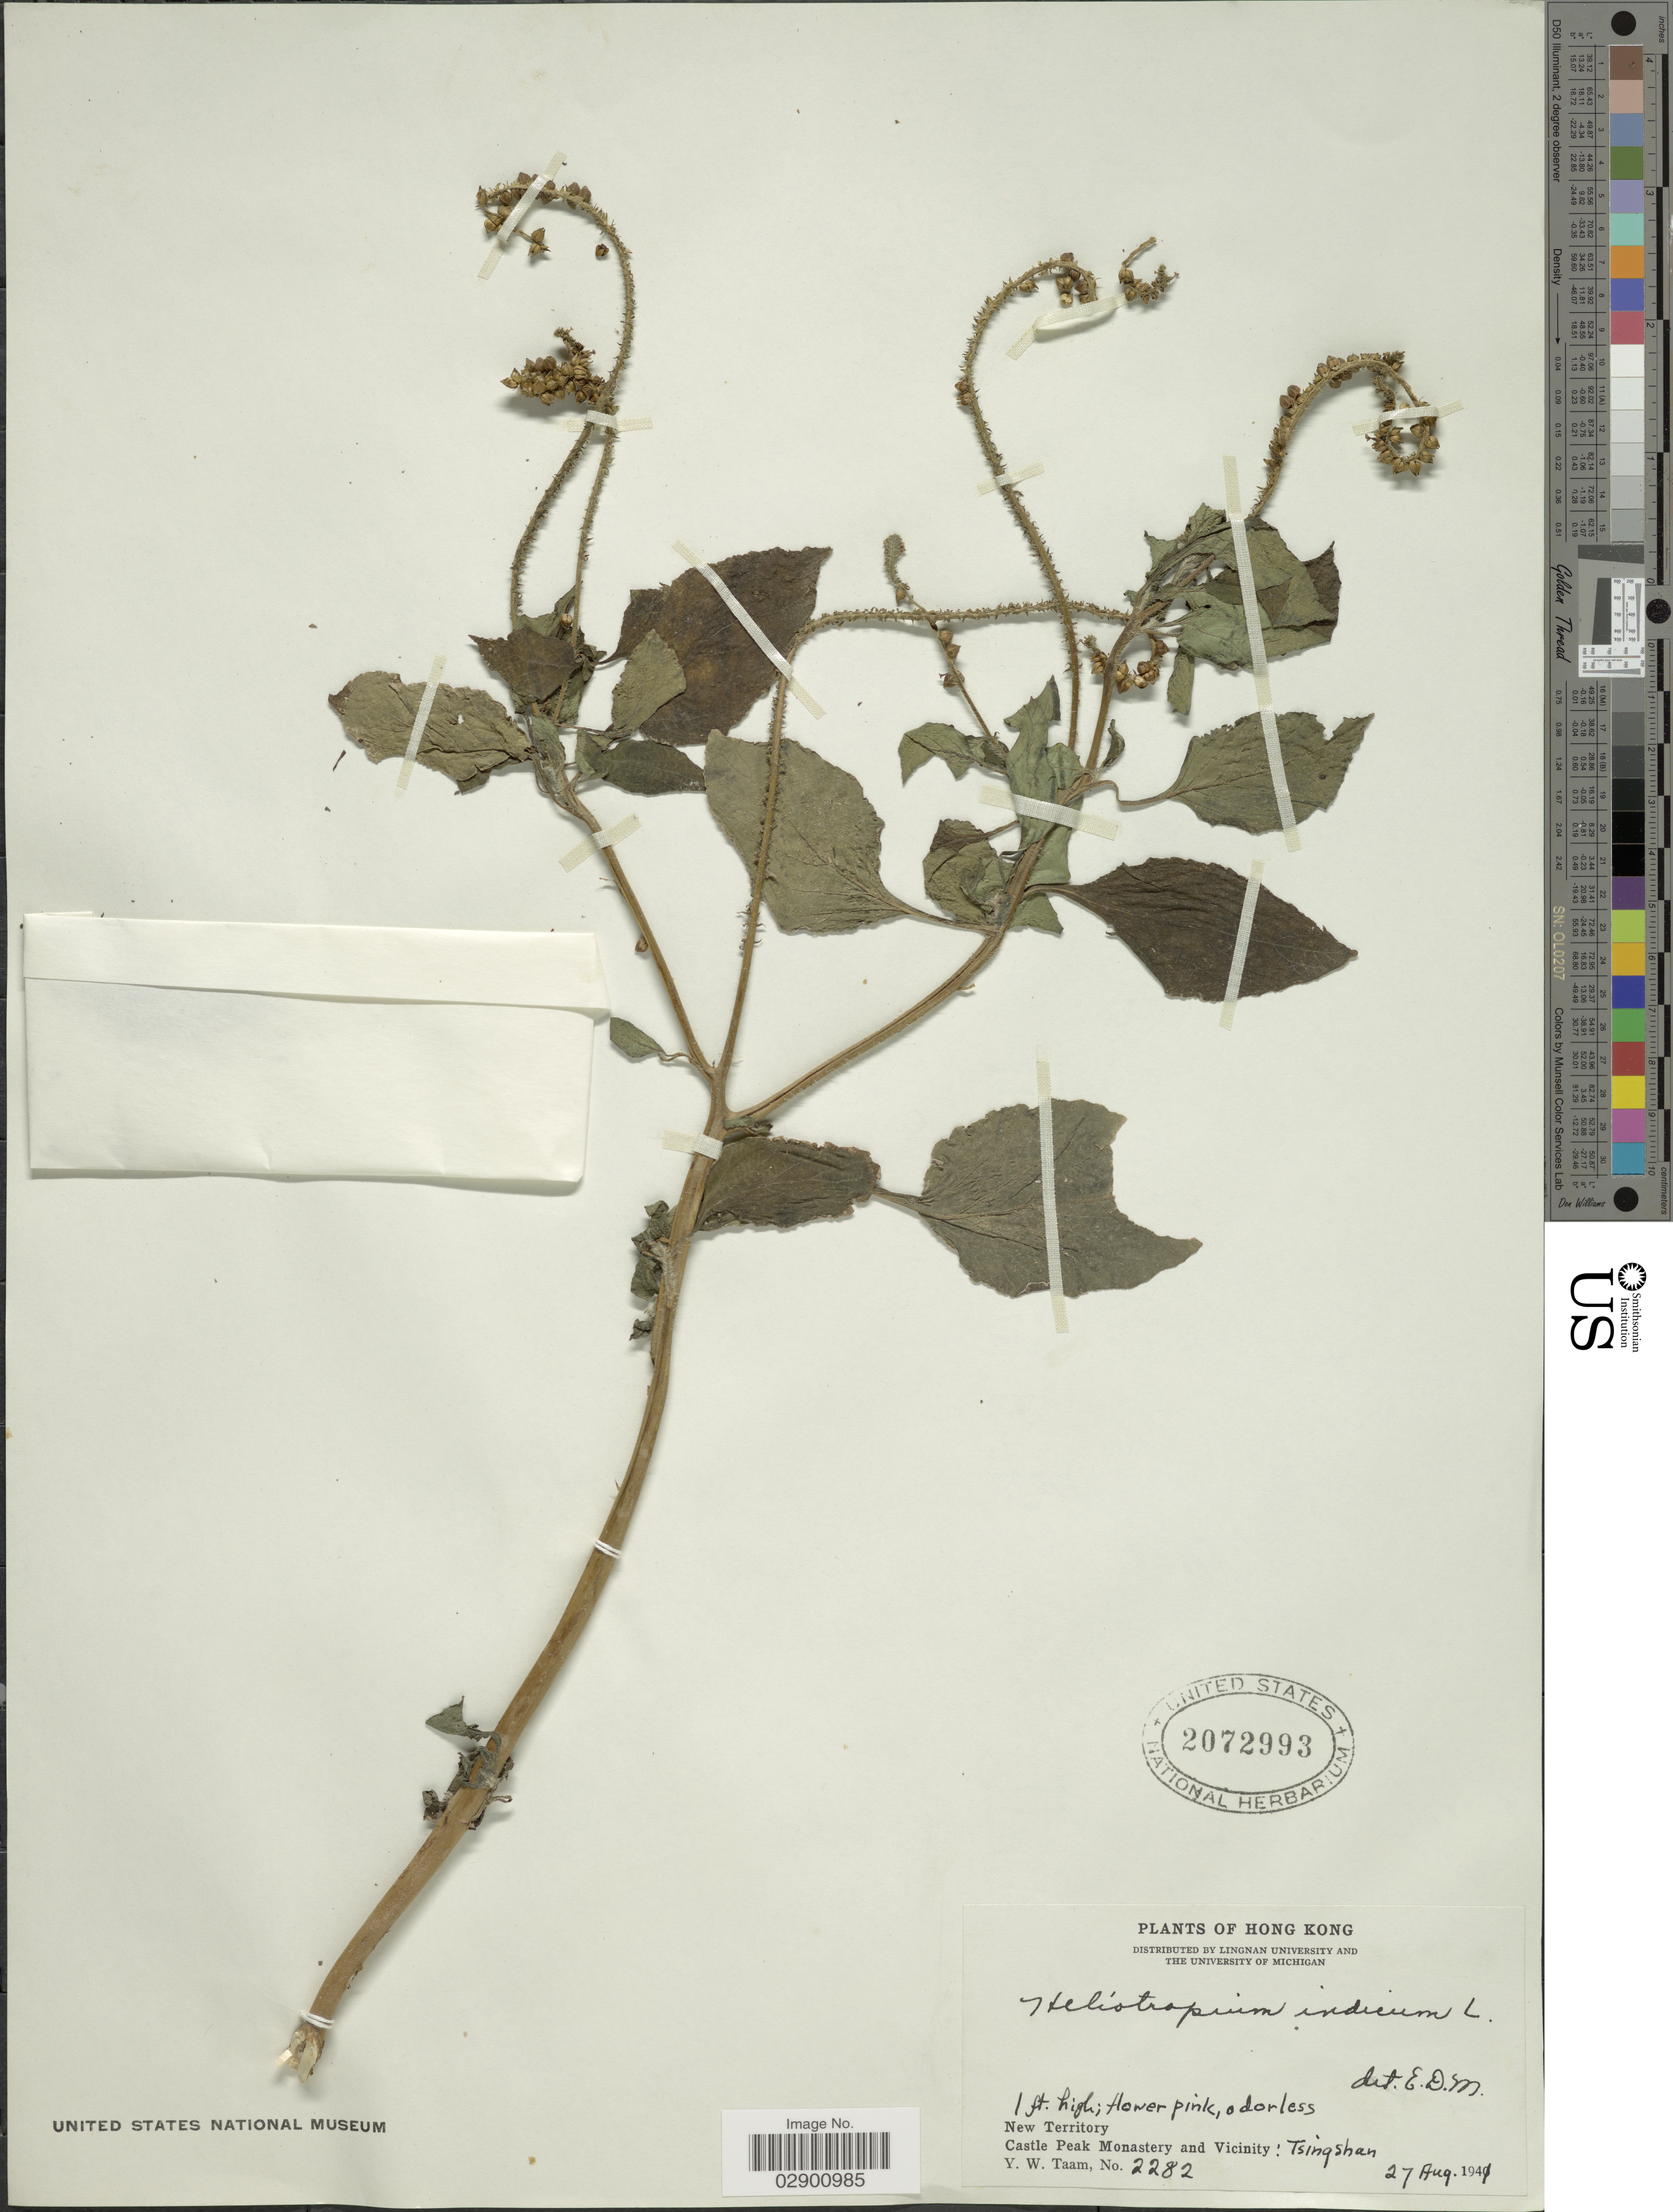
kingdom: Plantae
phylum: Tracheophyta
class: Magnoliopsida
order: Boraginales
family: Heliotropiaceae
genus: Heliotropium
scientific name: Heliotropium indicum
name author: L.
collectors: Y. W. Taam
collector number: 2282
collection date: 1941-08-27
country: China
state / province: Hong Kong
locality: New Territory. Castle Peak Monastery and Vicinity: Tsingshan.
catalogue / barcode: US 2072993